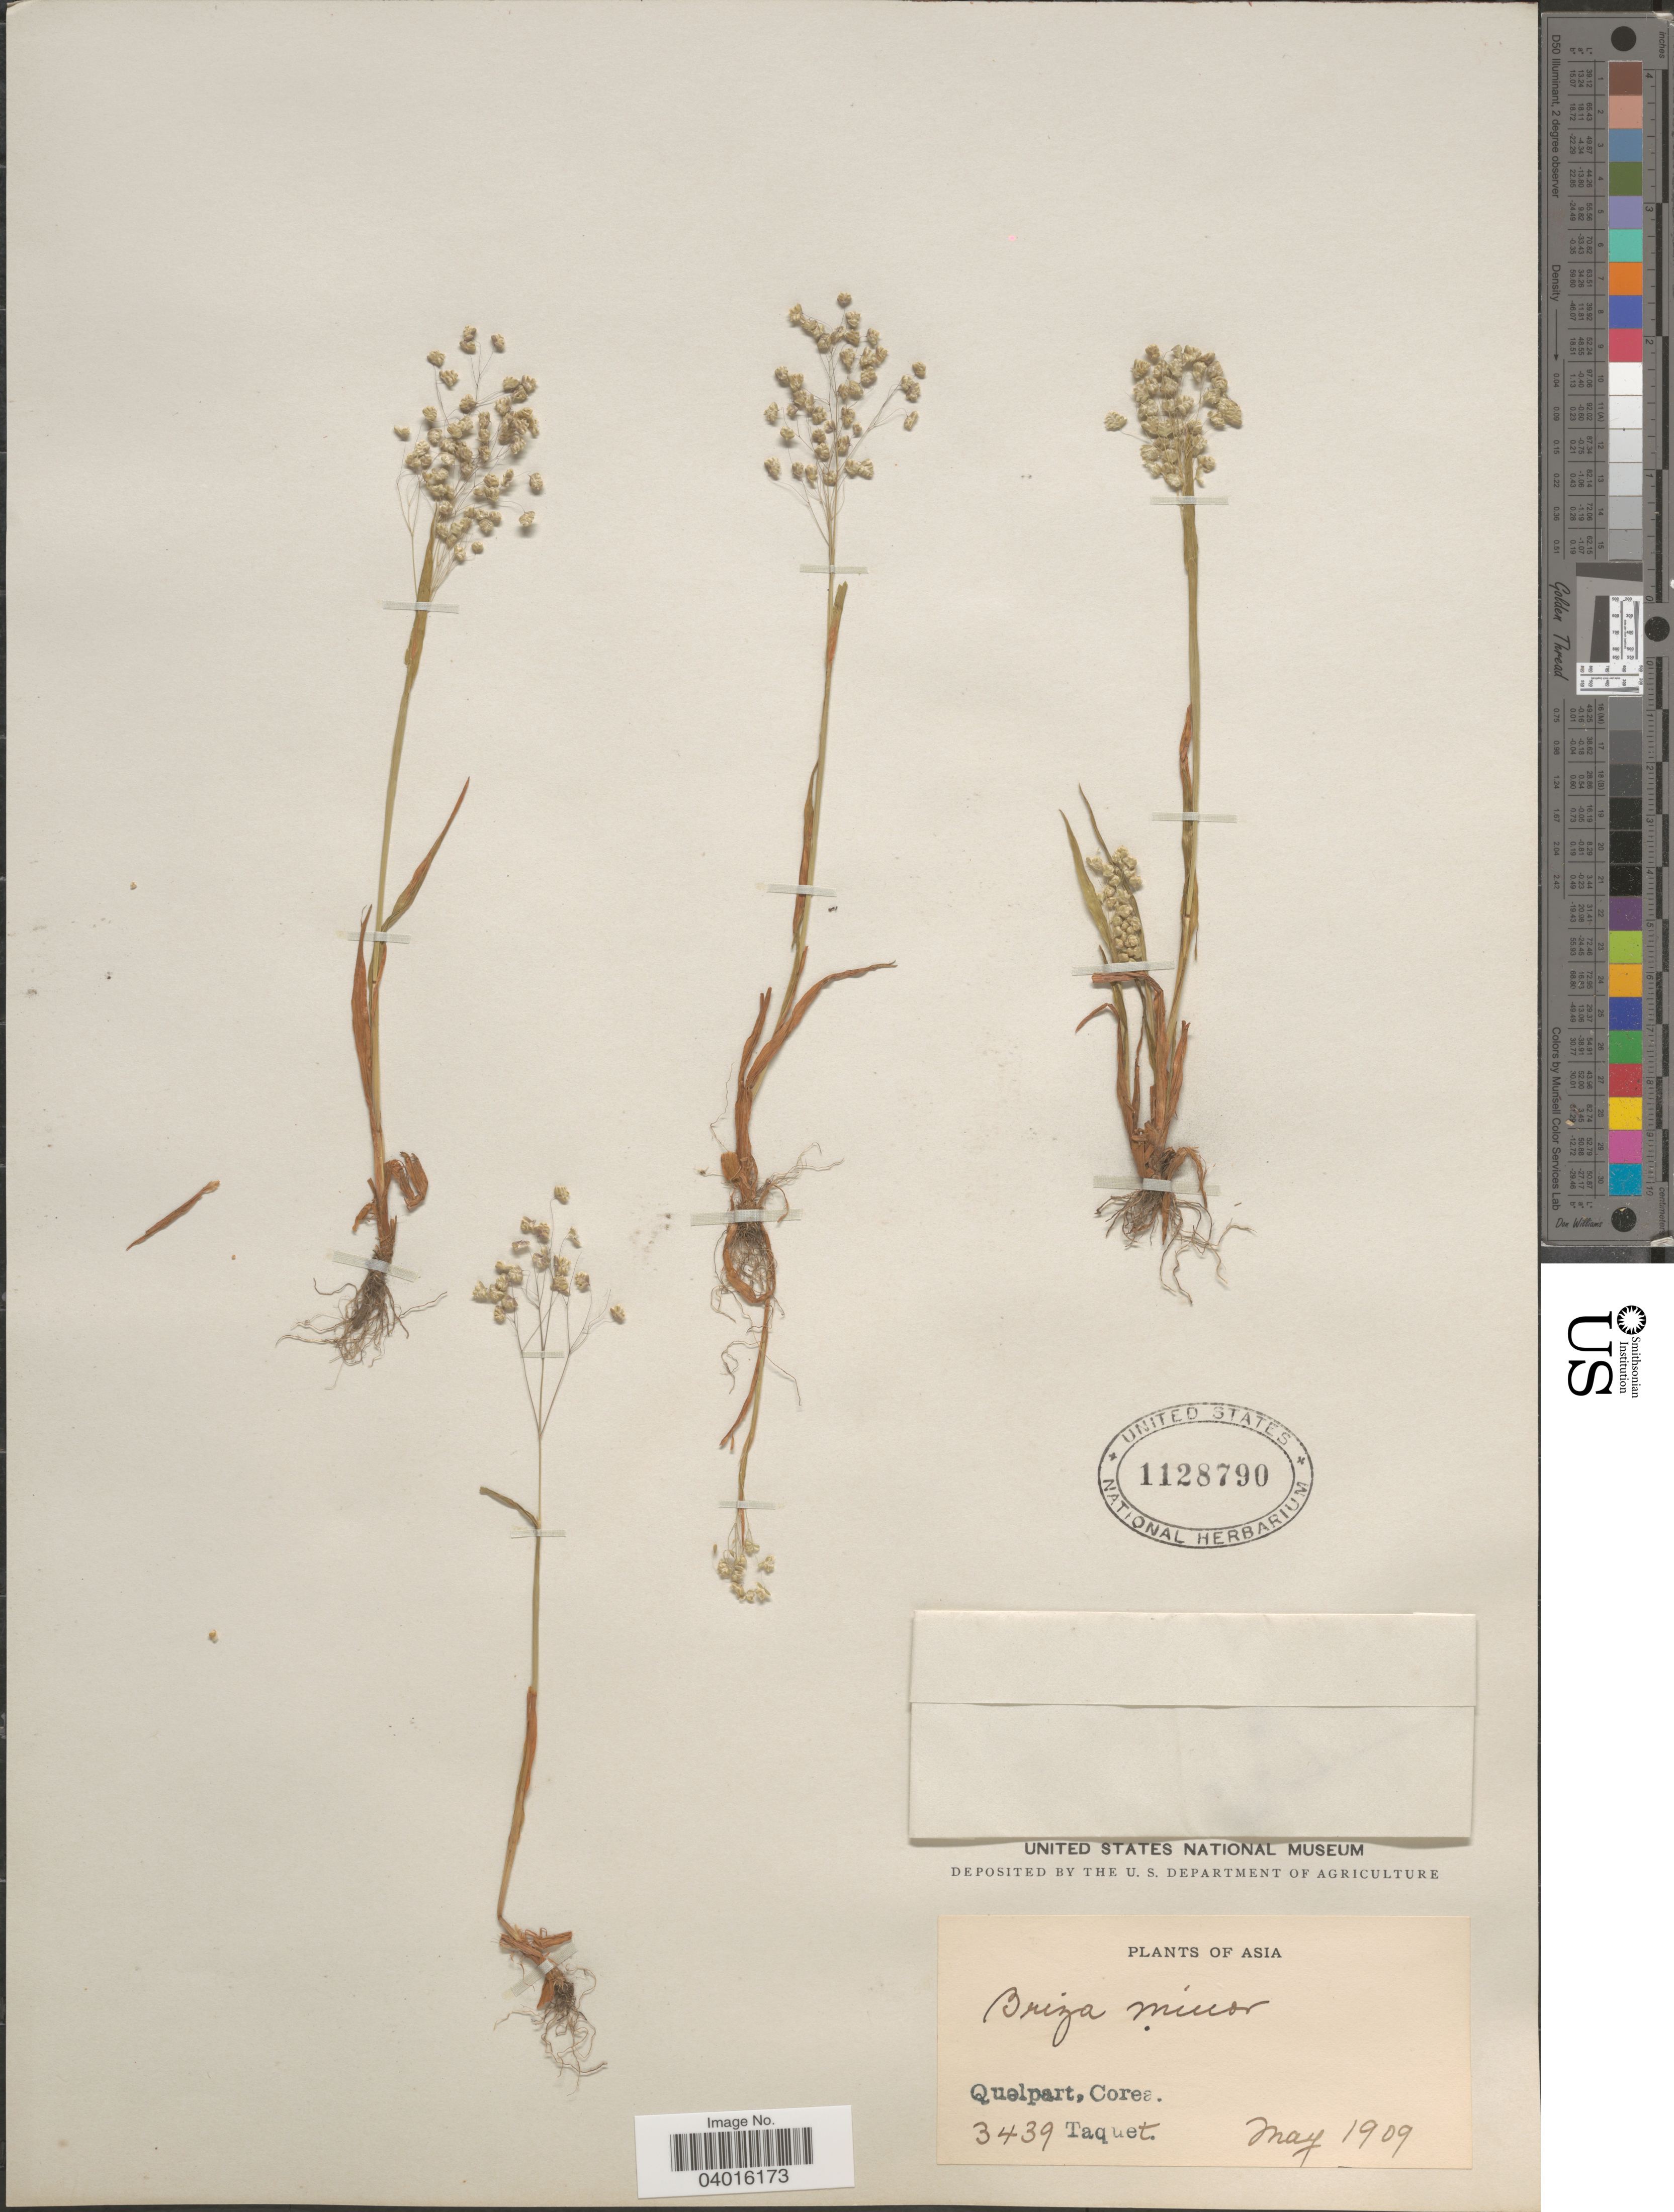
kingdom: Plantae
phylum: Tracheophyta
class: Liliopsida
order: Poales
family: Poaceae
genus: Briza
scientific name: Briza minor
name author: L.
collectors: Taquet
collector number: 3439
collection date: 1909-05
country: South Korea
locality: Asia. Quelpart, Corea.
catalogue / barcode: US 1128790